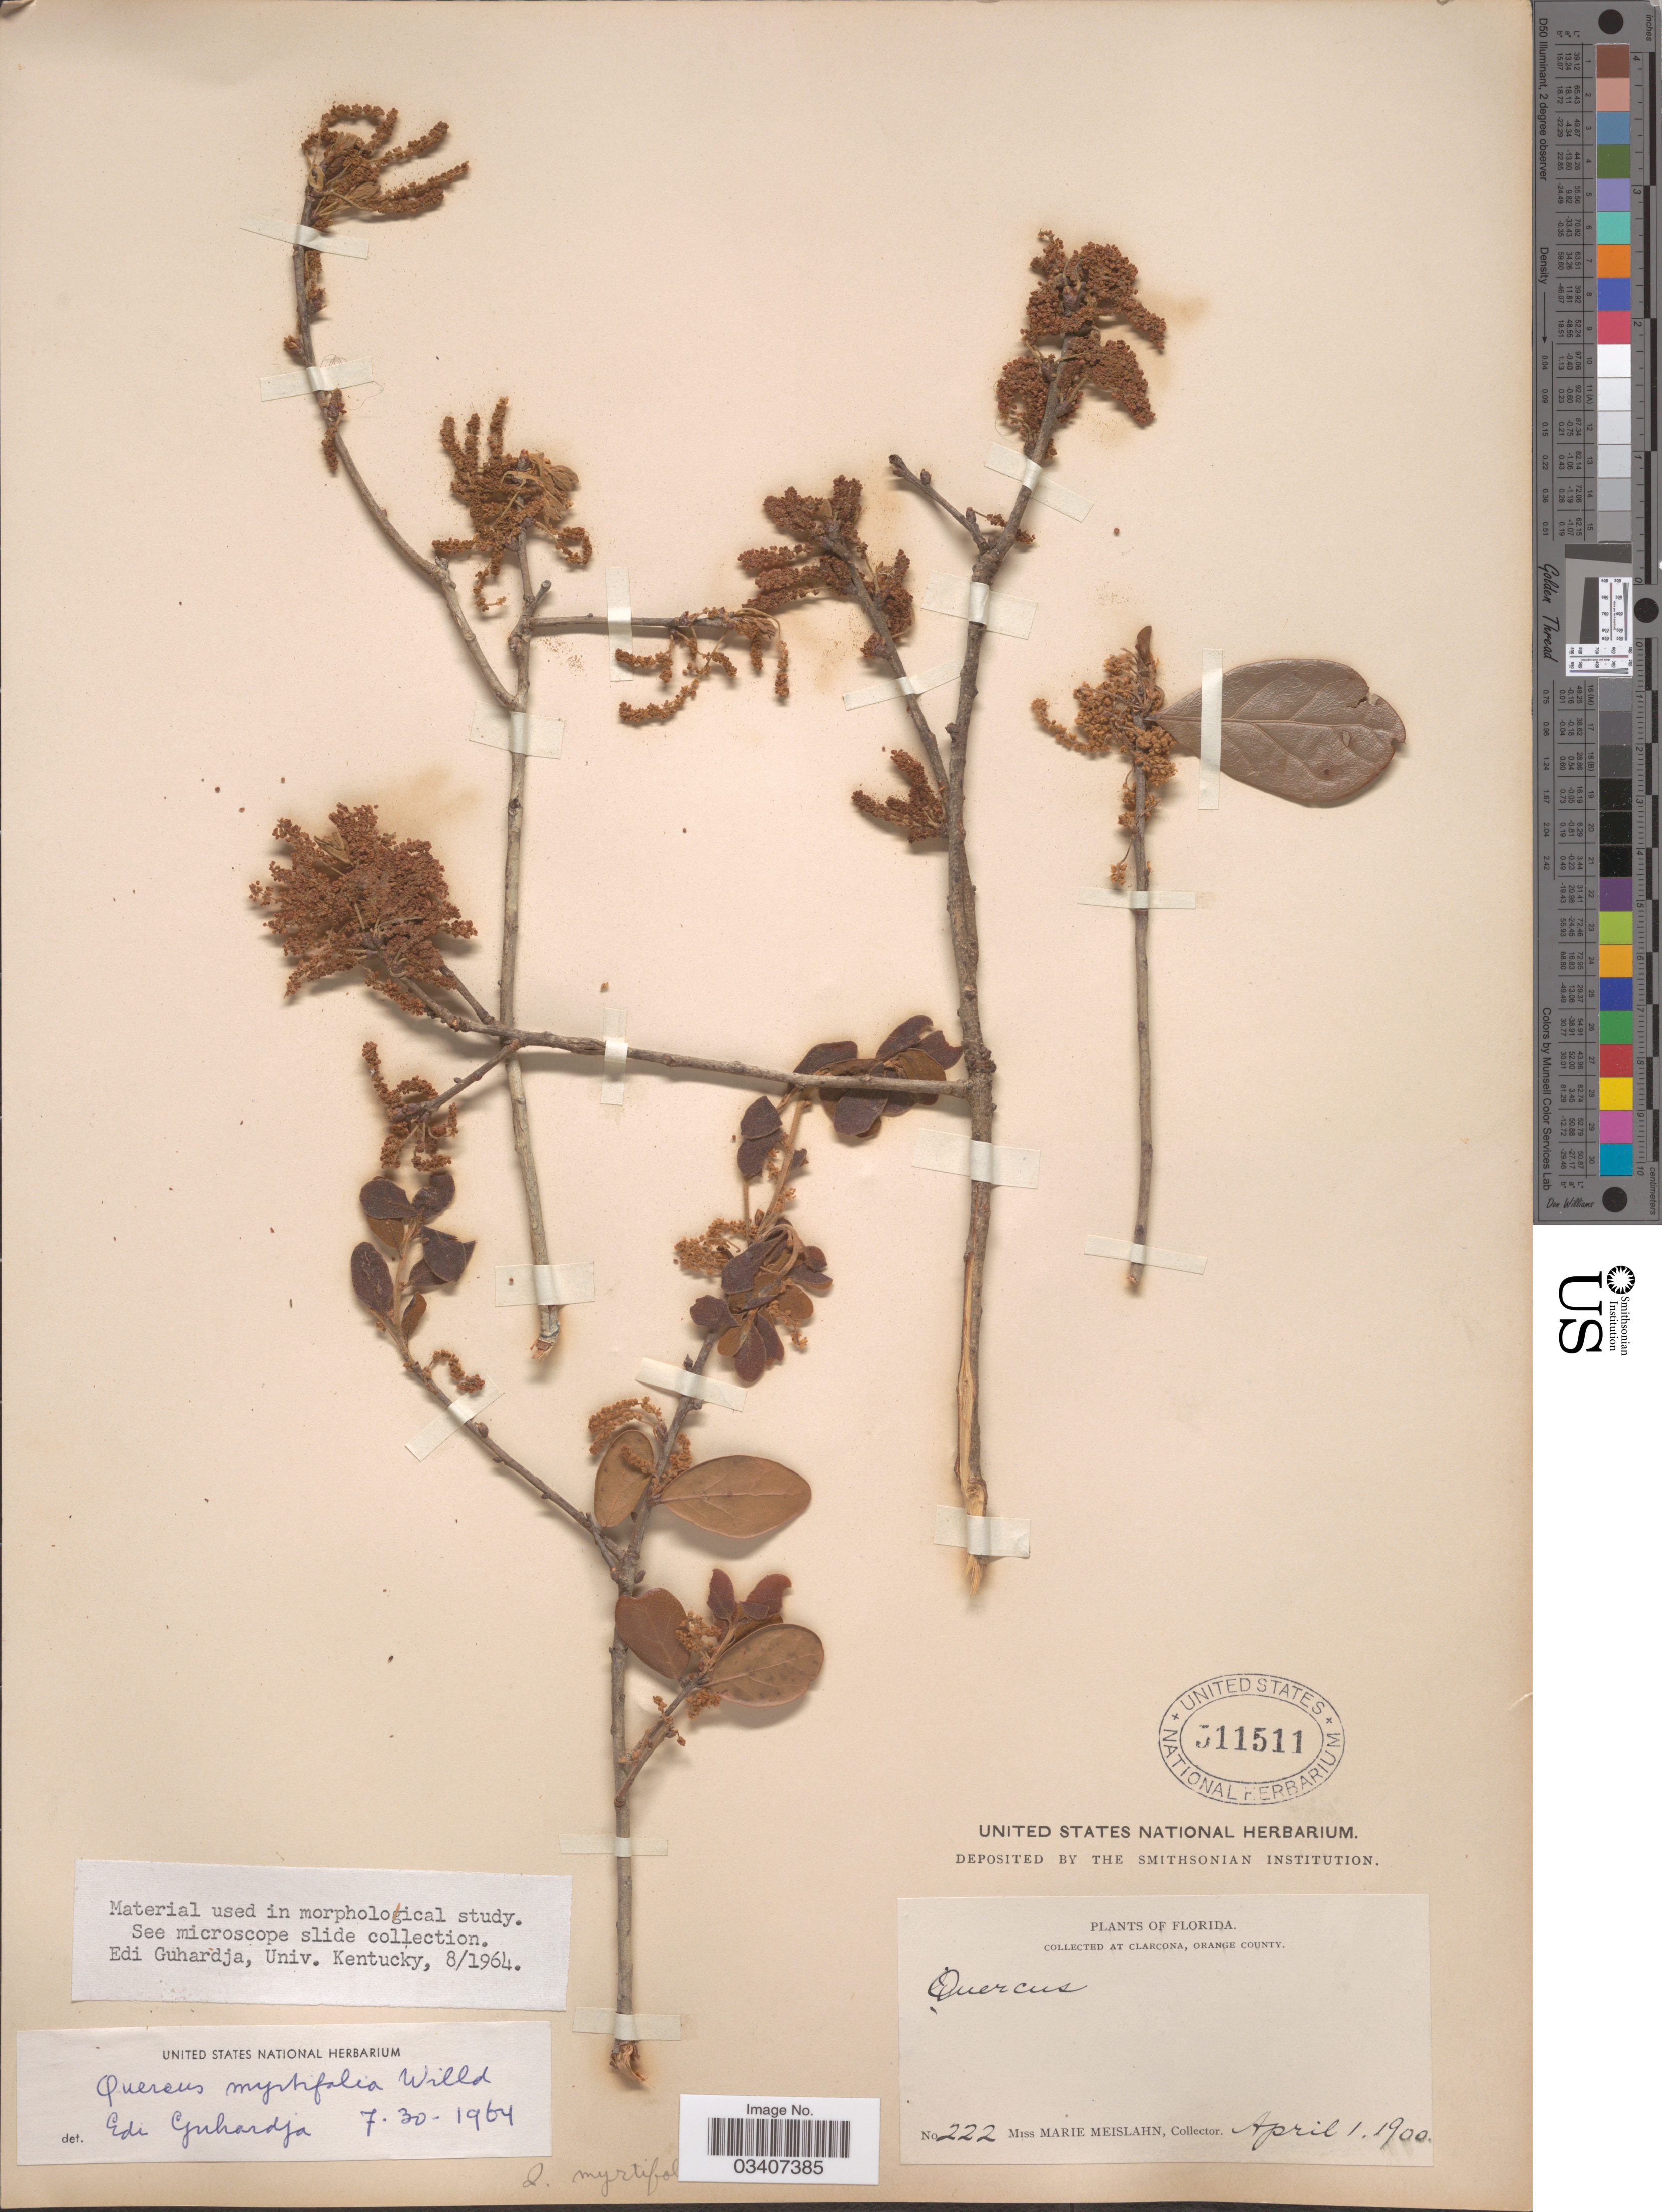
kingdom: Plantae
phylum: Tracheophyta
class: Magnoliopsida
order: Fagales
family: Fagaceae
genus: Quercus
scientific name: Quercus myrtifolia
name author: Willd.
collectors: M. Meislahn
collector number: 222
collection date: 1900-04-01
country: United States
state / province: Florida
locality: Clarcona, Orange County.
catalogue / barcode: US 511511